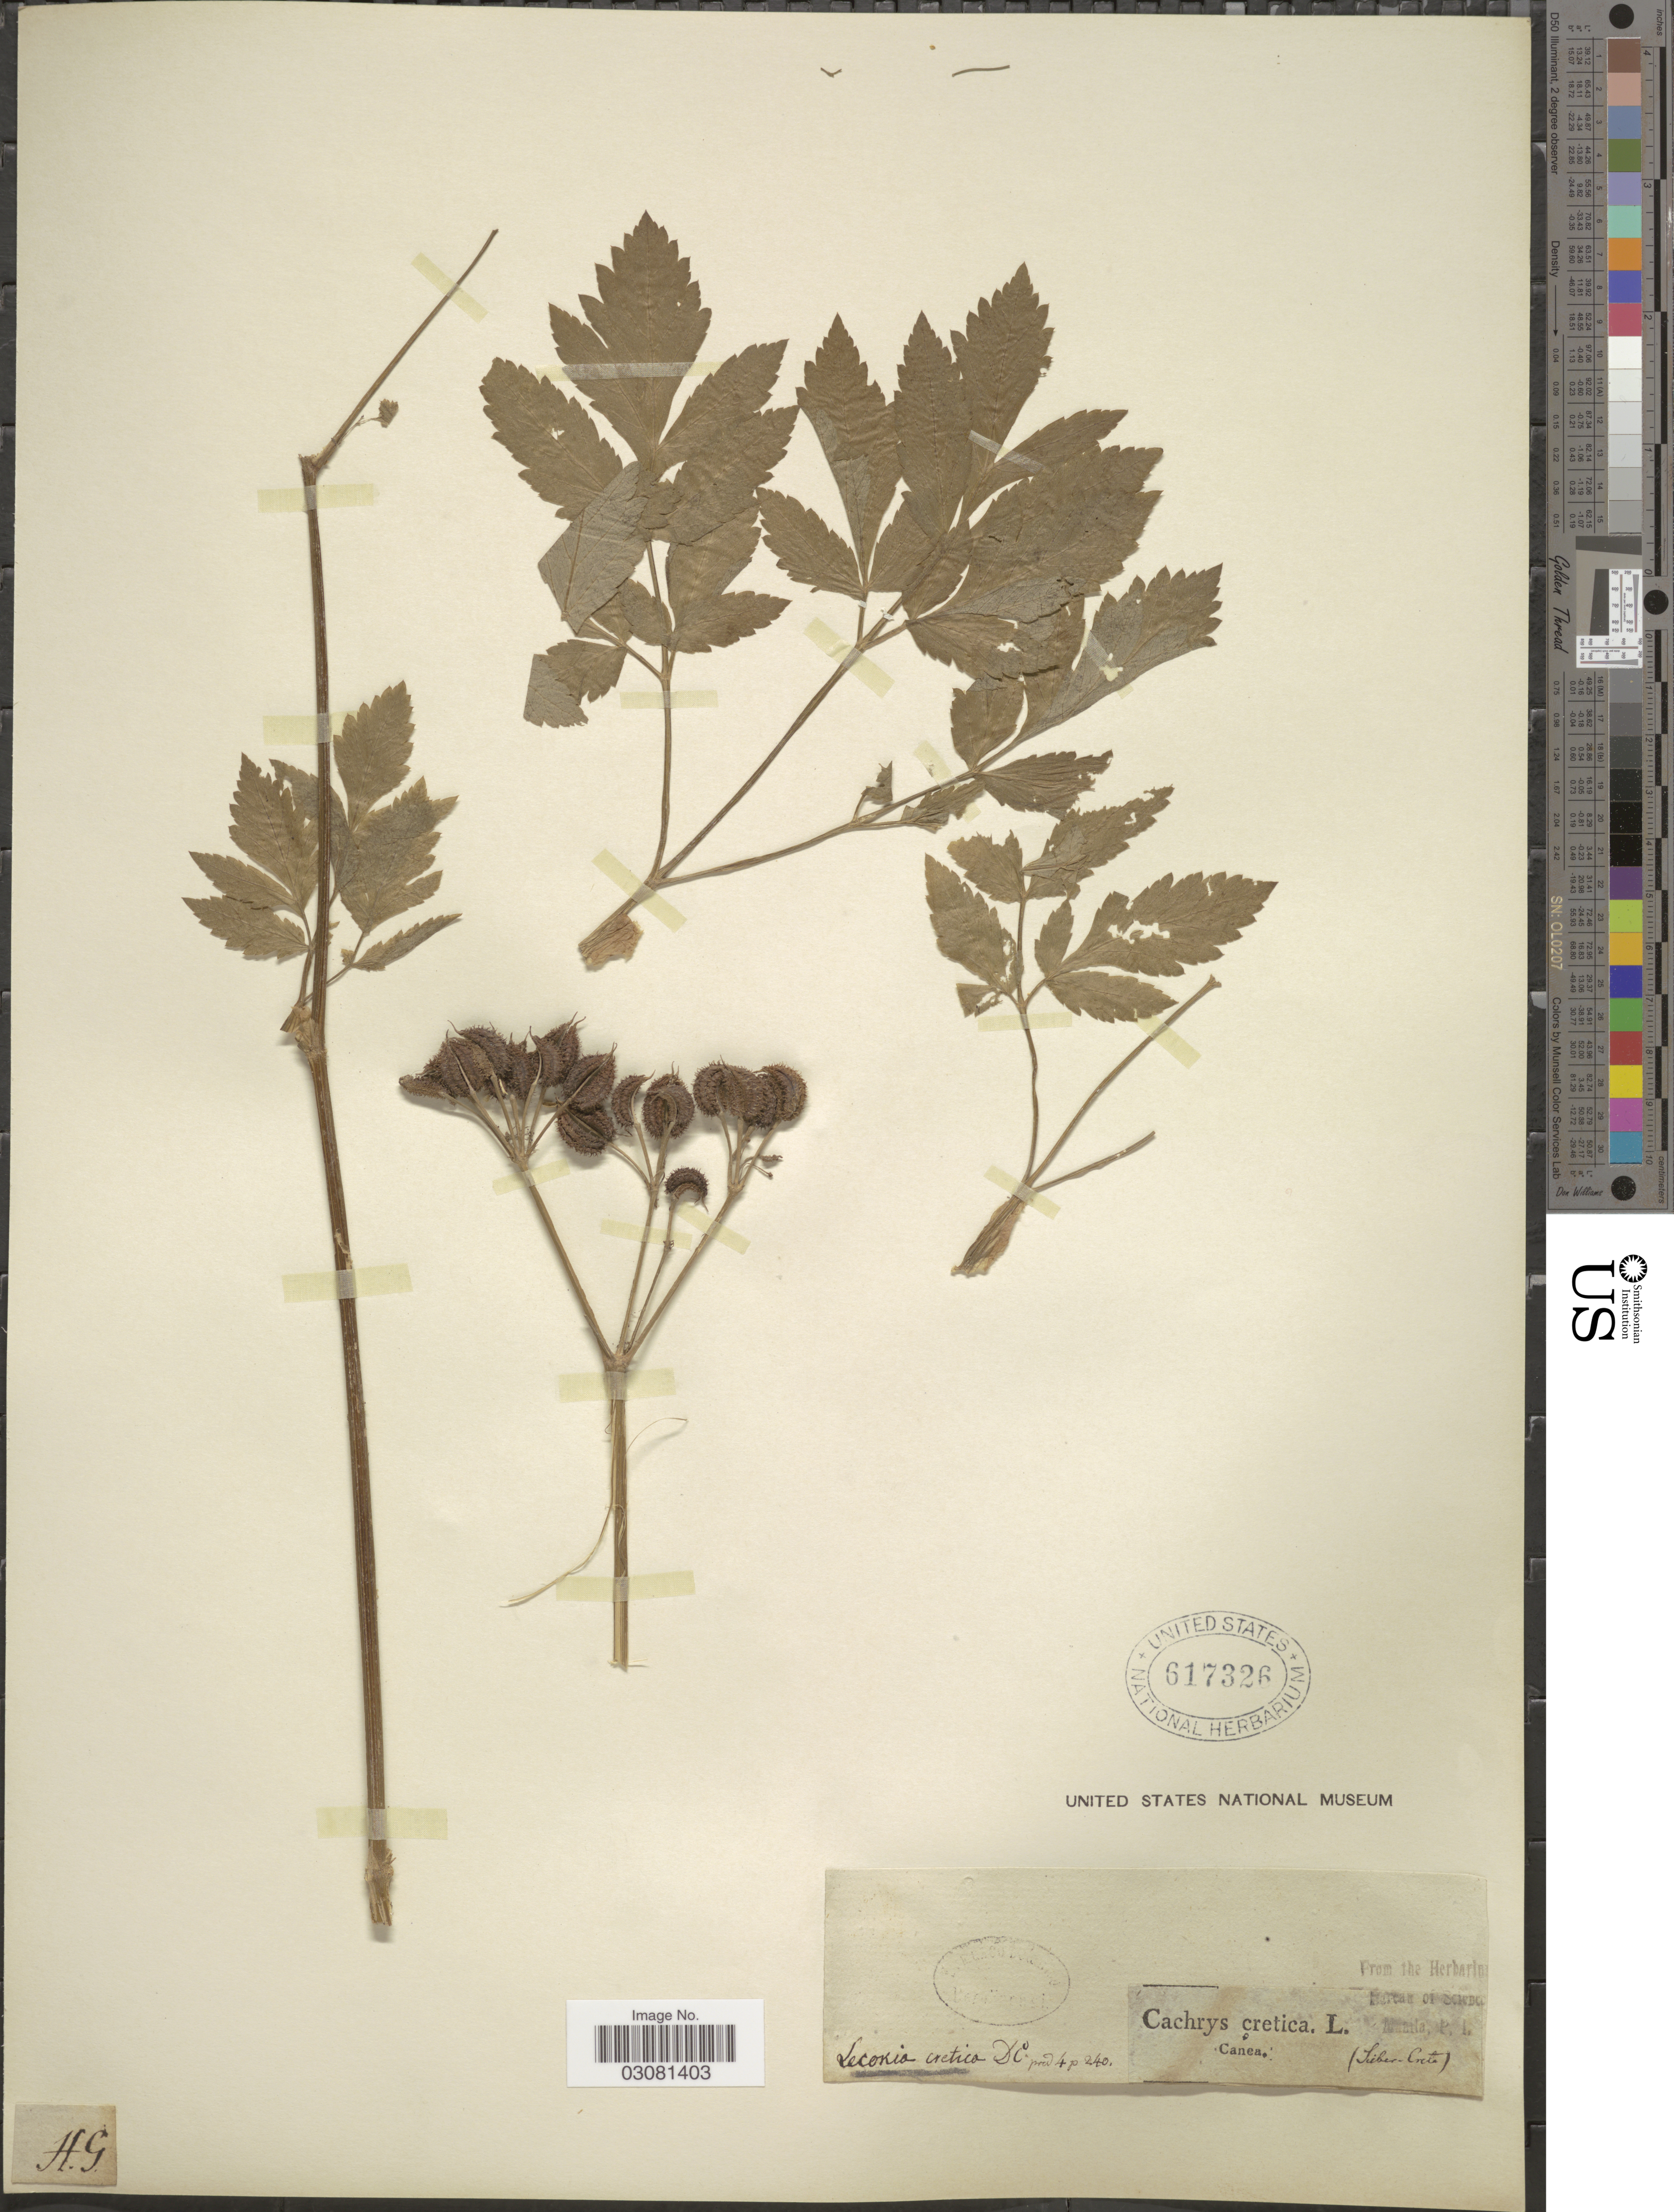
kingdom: Plantae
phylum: Tracheophyta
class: Magnoliopsida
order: Apiales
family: Apiaceae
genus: Cachrys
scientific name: Cachrys cretica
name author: Lam.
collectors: -- Sieber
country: Greece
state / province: Crete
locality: Canea.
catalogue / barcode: US 617326